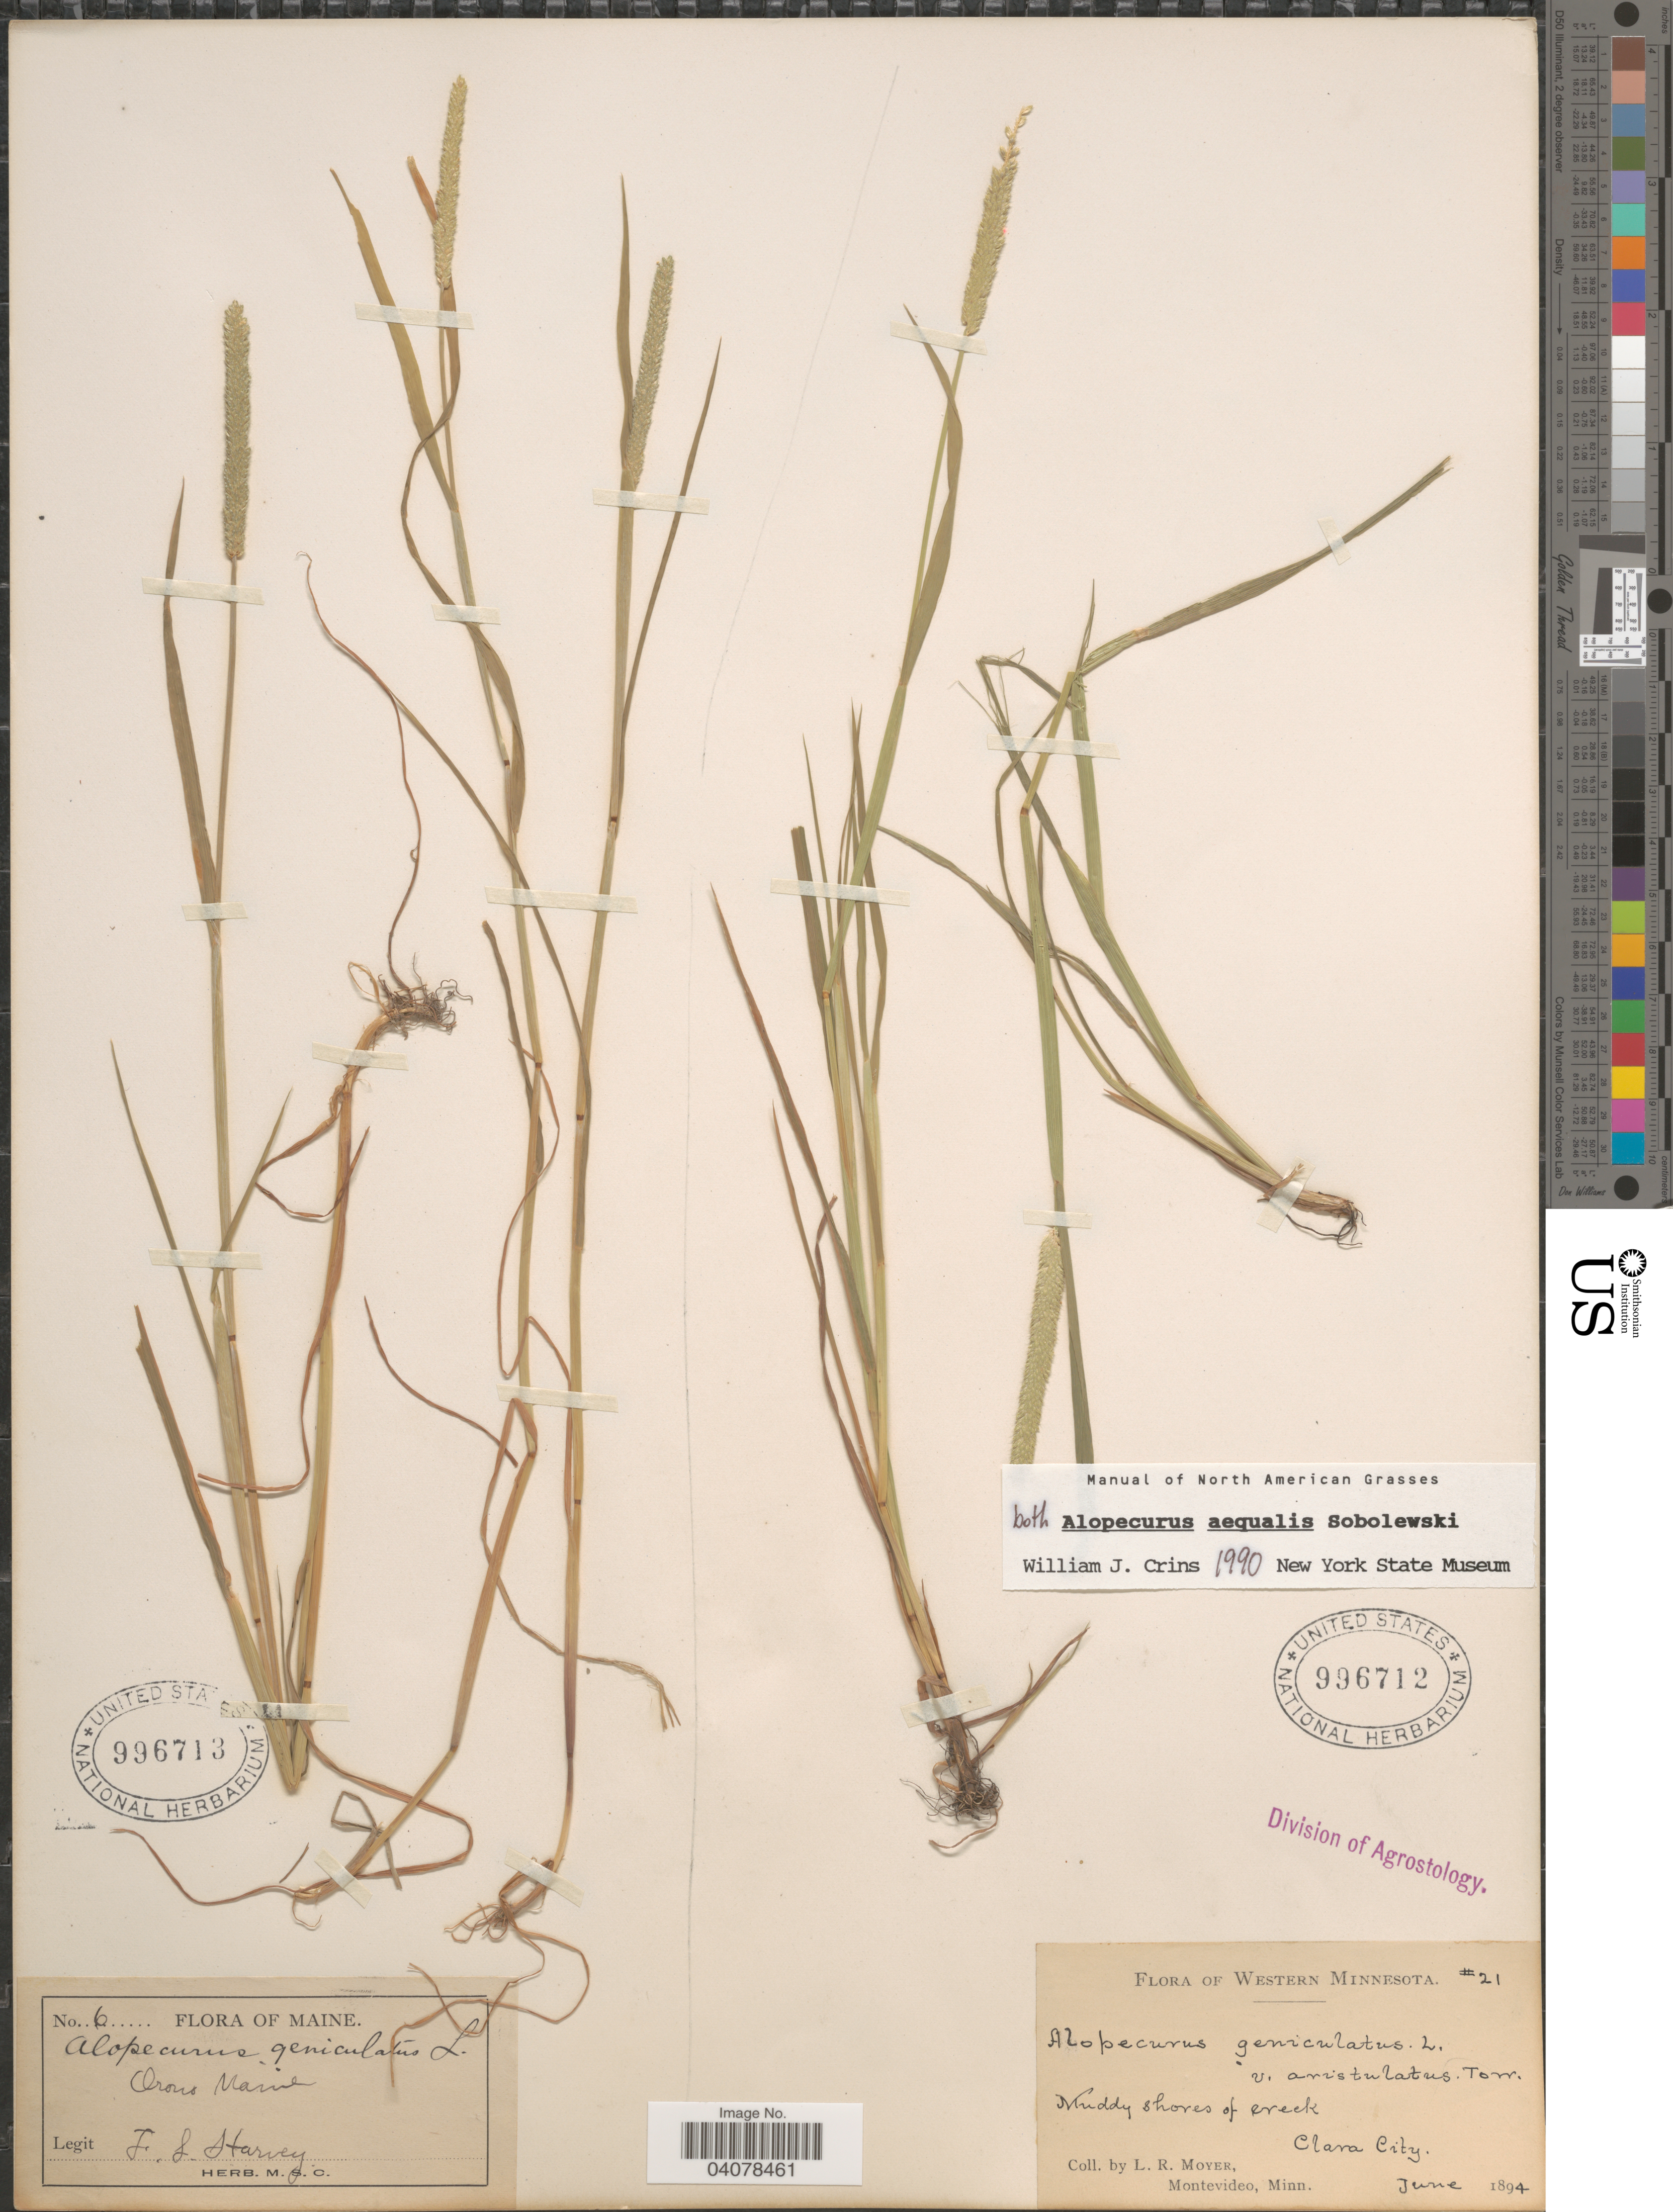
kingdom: Plantae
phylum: Tracheophyta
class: Liliopsida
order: Poales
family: Poaceae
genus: Alopecurus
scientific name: Alopecurus aequalis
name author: Sobol.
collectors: F. L. Harvey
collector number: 6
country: United States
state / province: Maine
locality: Orons.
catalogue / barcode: US 996713